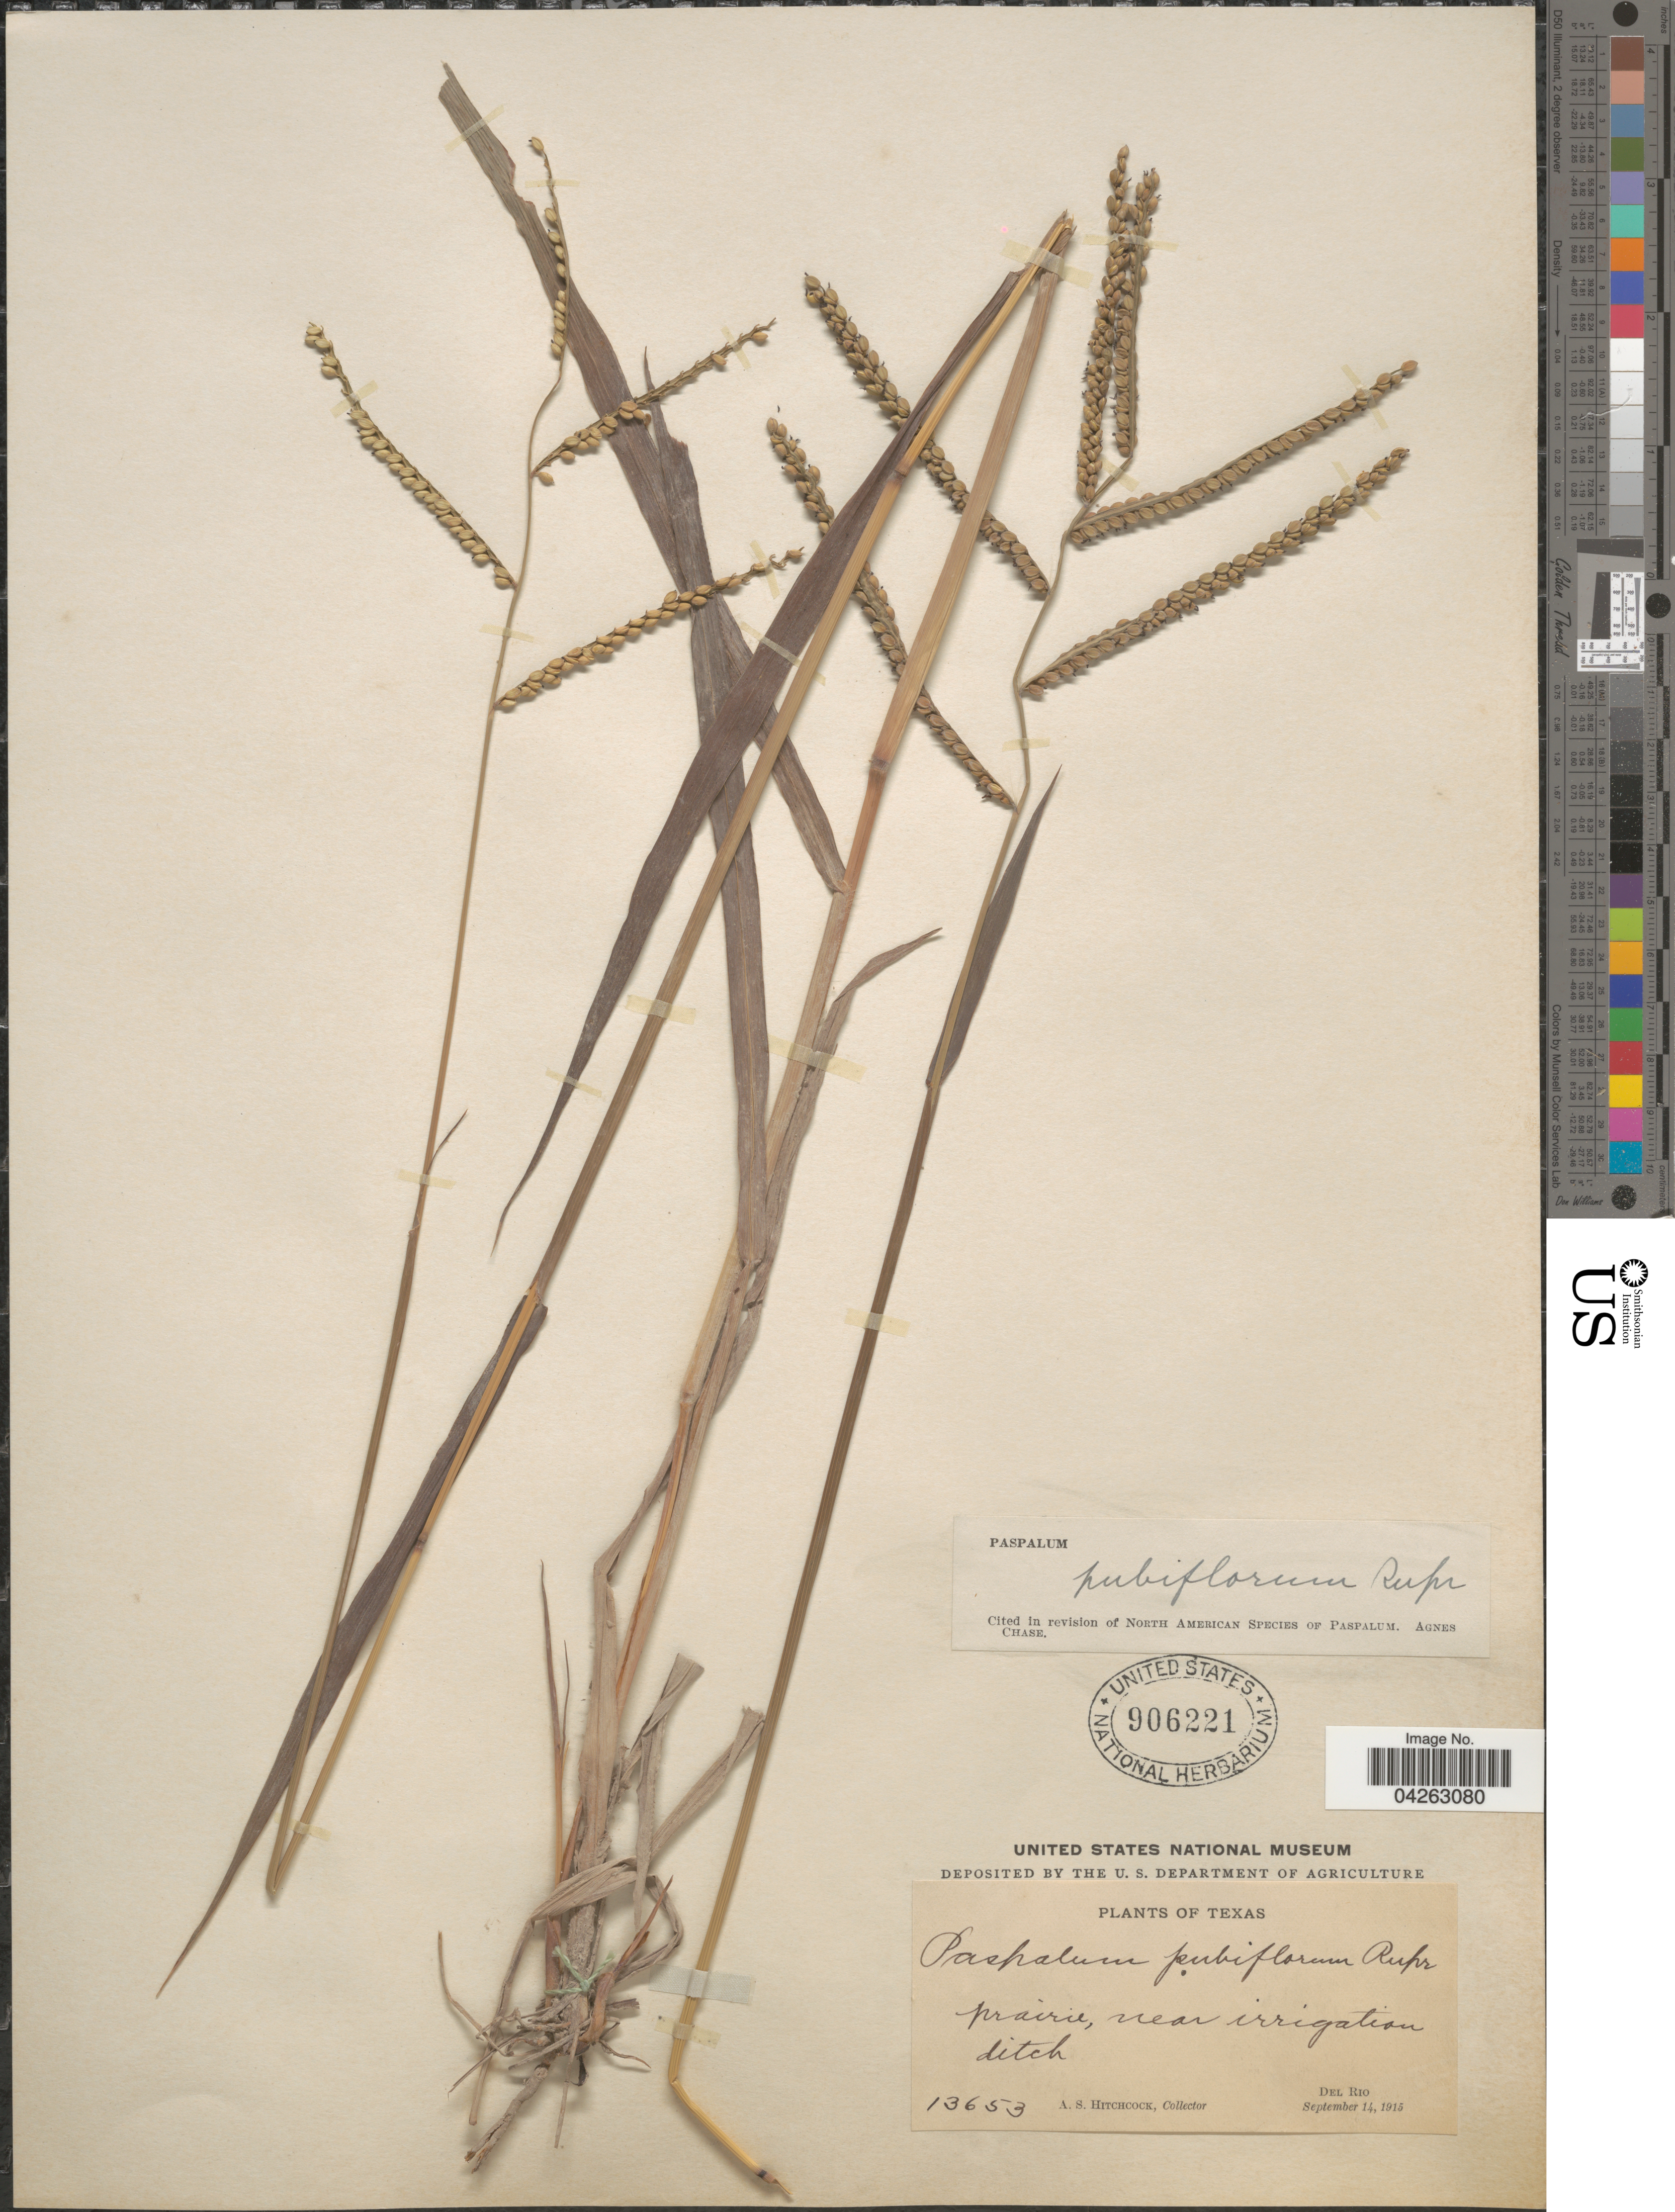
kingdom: Plantae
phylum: Tracheophyta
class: Liliopsida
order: Poales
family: Poaceae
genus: Paspalum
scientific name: Paspalum pubiflorum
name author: Rupr. ex E. Fourn.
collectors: A. S. Hitchcock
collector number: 13653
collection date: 1915-09-14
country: United States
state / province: Texas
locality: Del Rio.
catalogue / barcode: US 906221